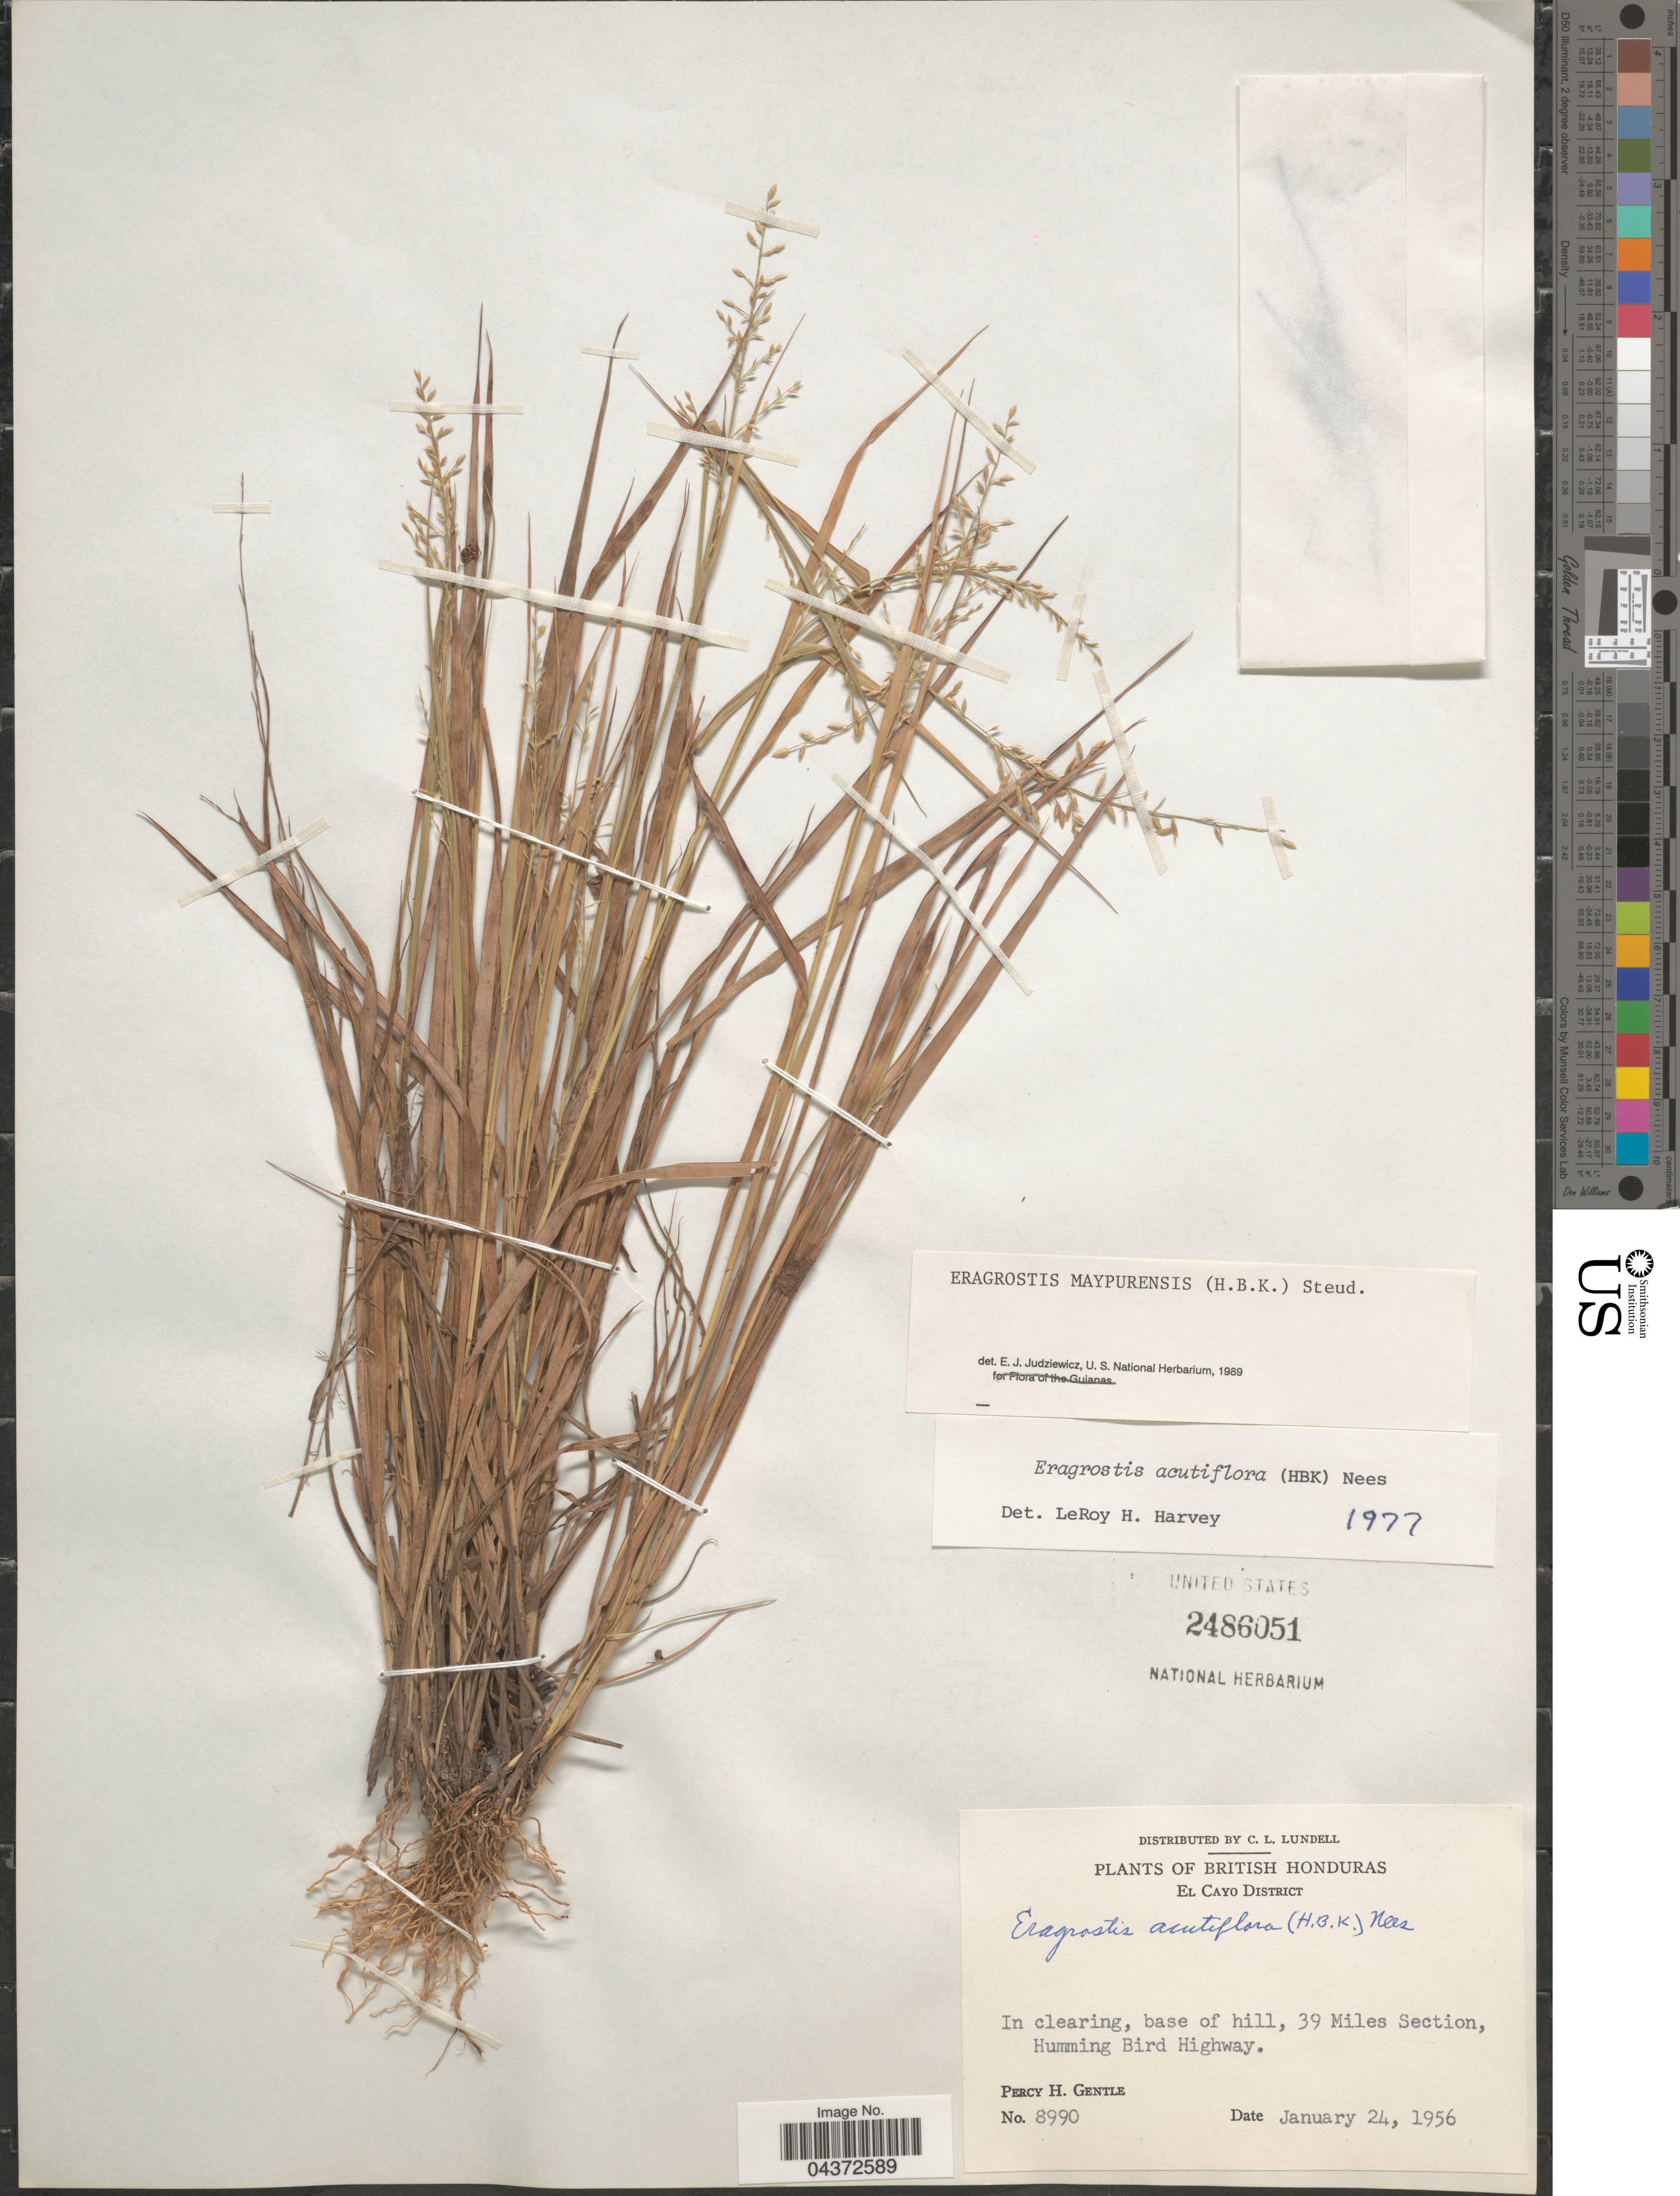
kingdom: Plantae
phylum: Tracheophyta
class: Liliopsida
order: Poales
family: Poaceae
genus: Eragrostis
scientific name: Eragrostis maypurensis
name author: (Kunth) Steud.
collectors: P. H. Gentle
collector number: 8990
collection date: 1956-01-24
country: Belize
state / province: Cayo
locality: British Honduras. El Cayo District. In clearing, base of hill, 39 Miles Section, Humming Bird Highway.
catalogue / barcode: US 2486051